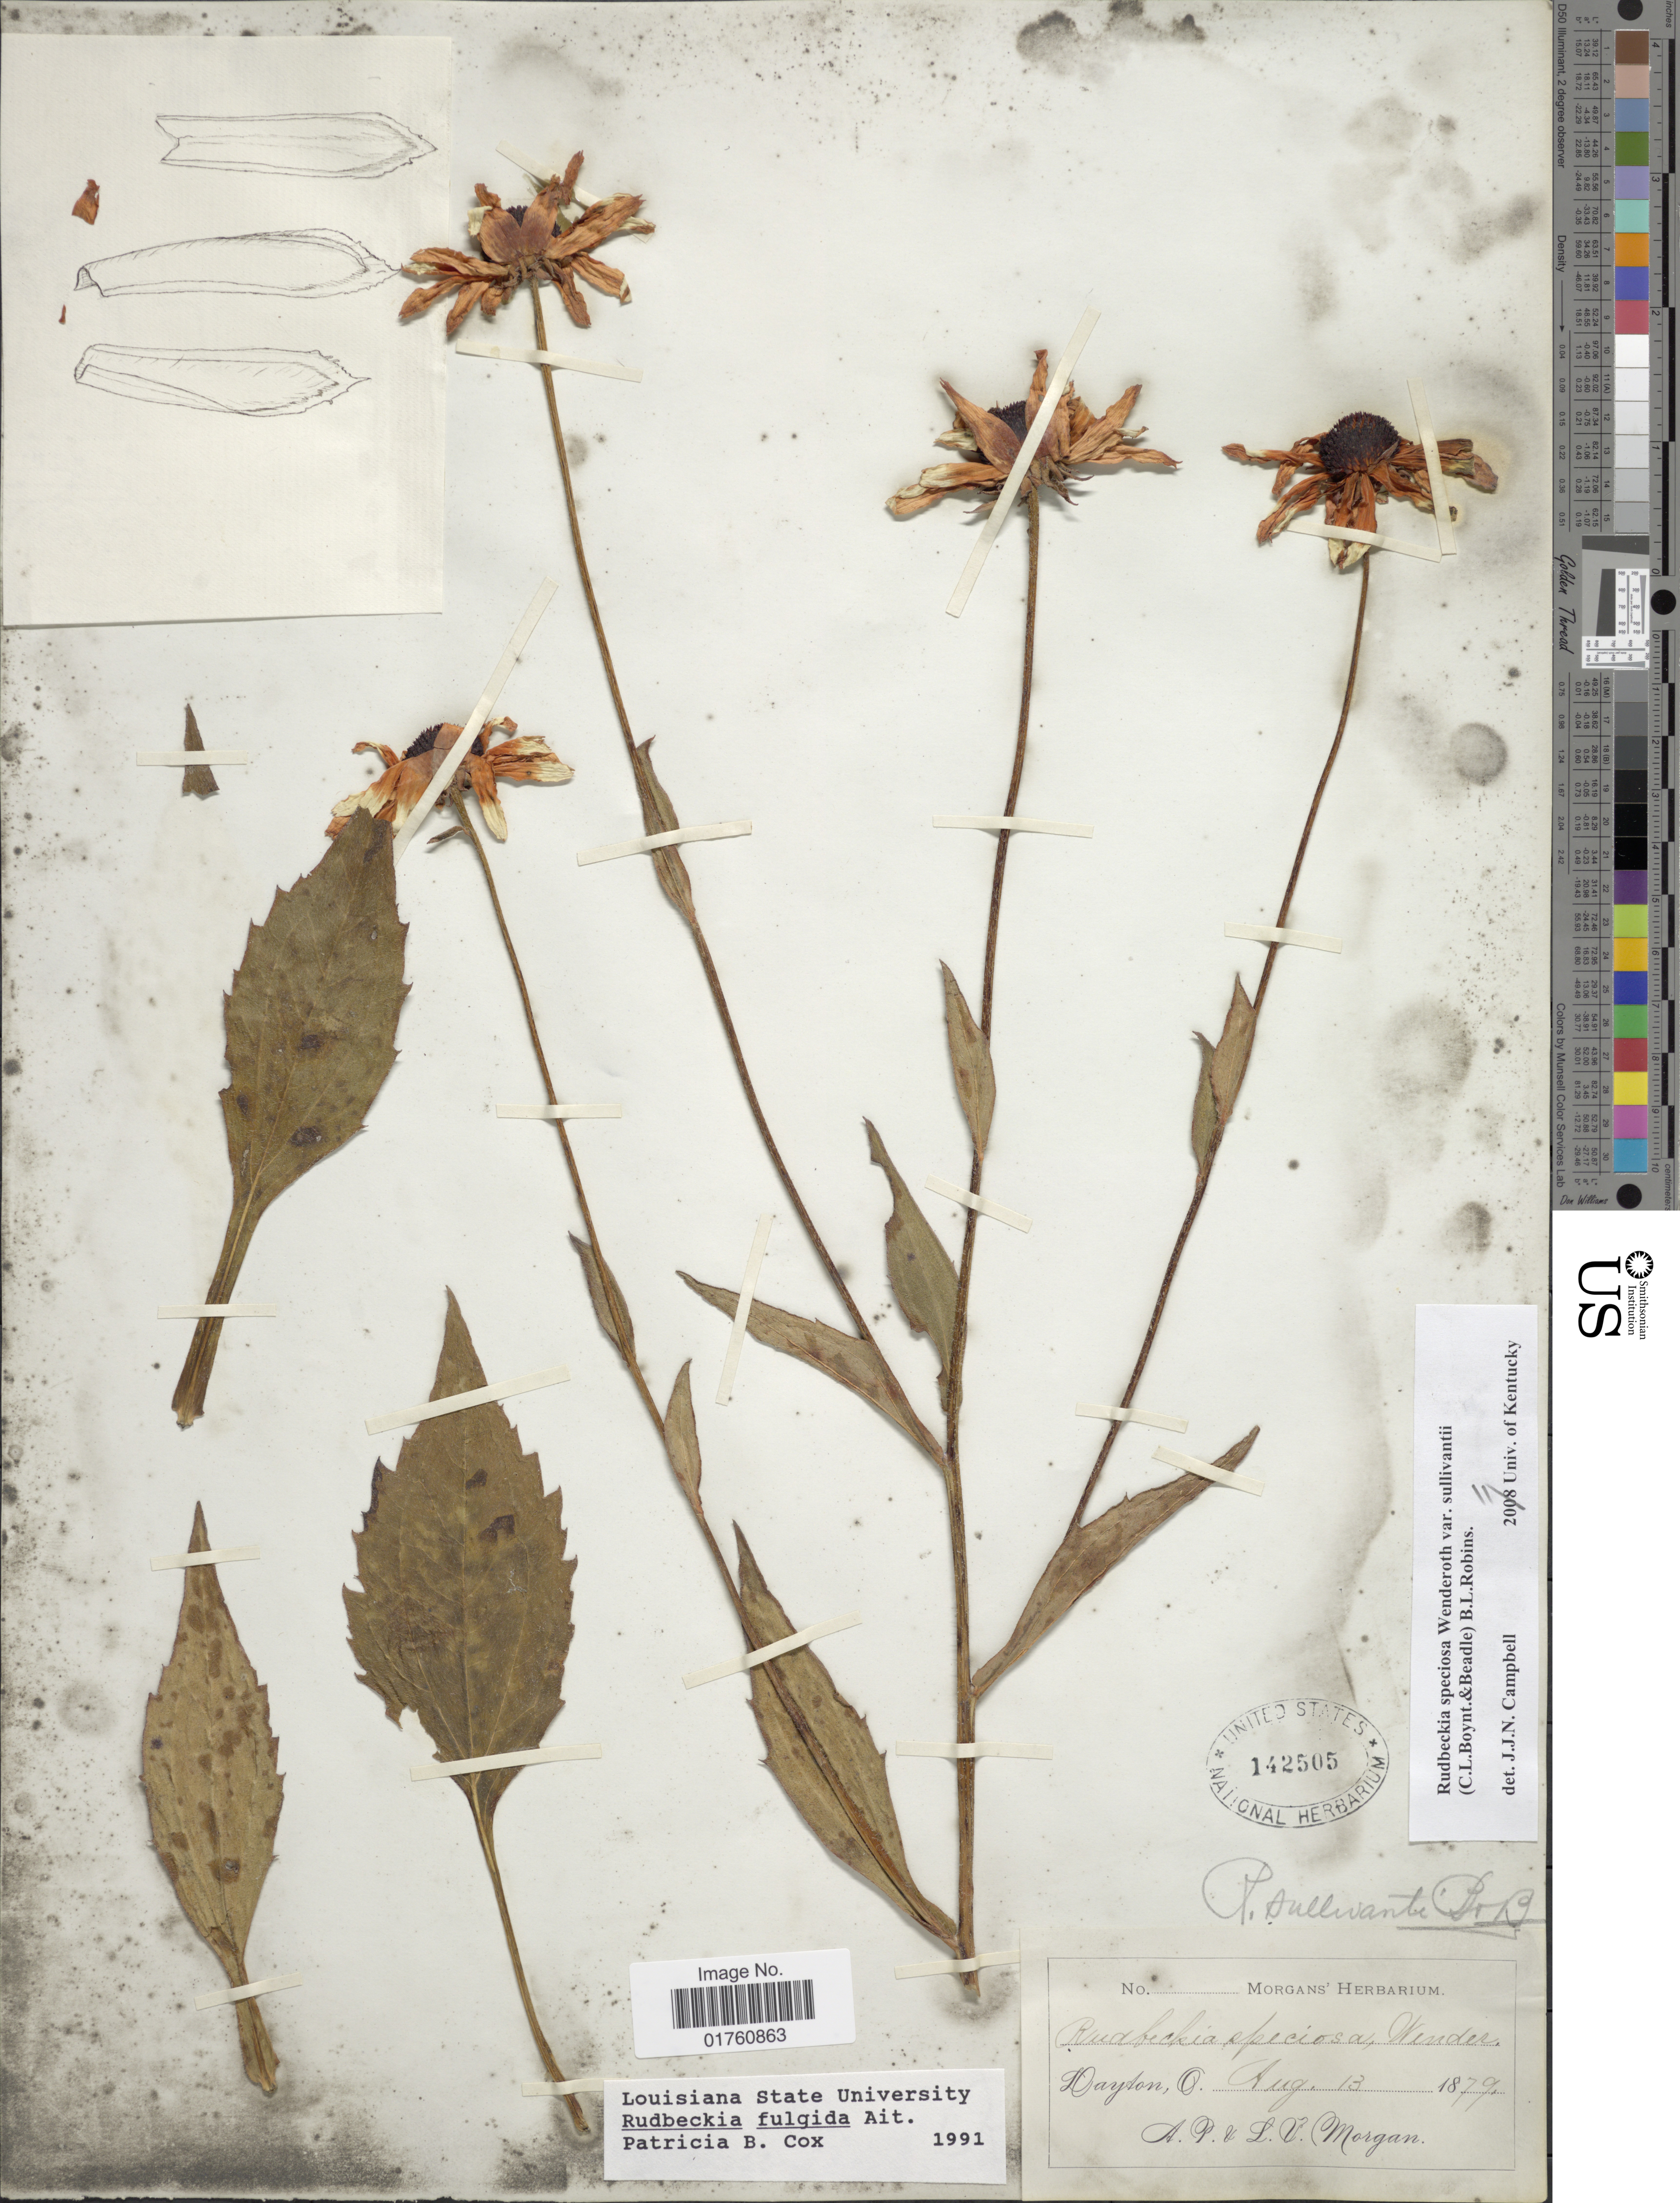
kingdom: Plantae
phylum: Tracheophyta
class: Magnoliopsida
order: Asterales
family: Asteraceae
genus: Rudbeckia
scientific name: Rudbeckia fulgida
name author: Aiton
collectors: A. Morgan & L. Morgan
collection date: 1879-08-13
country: United States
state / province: Ohio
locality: Dayton, O.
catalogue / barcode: US 142505